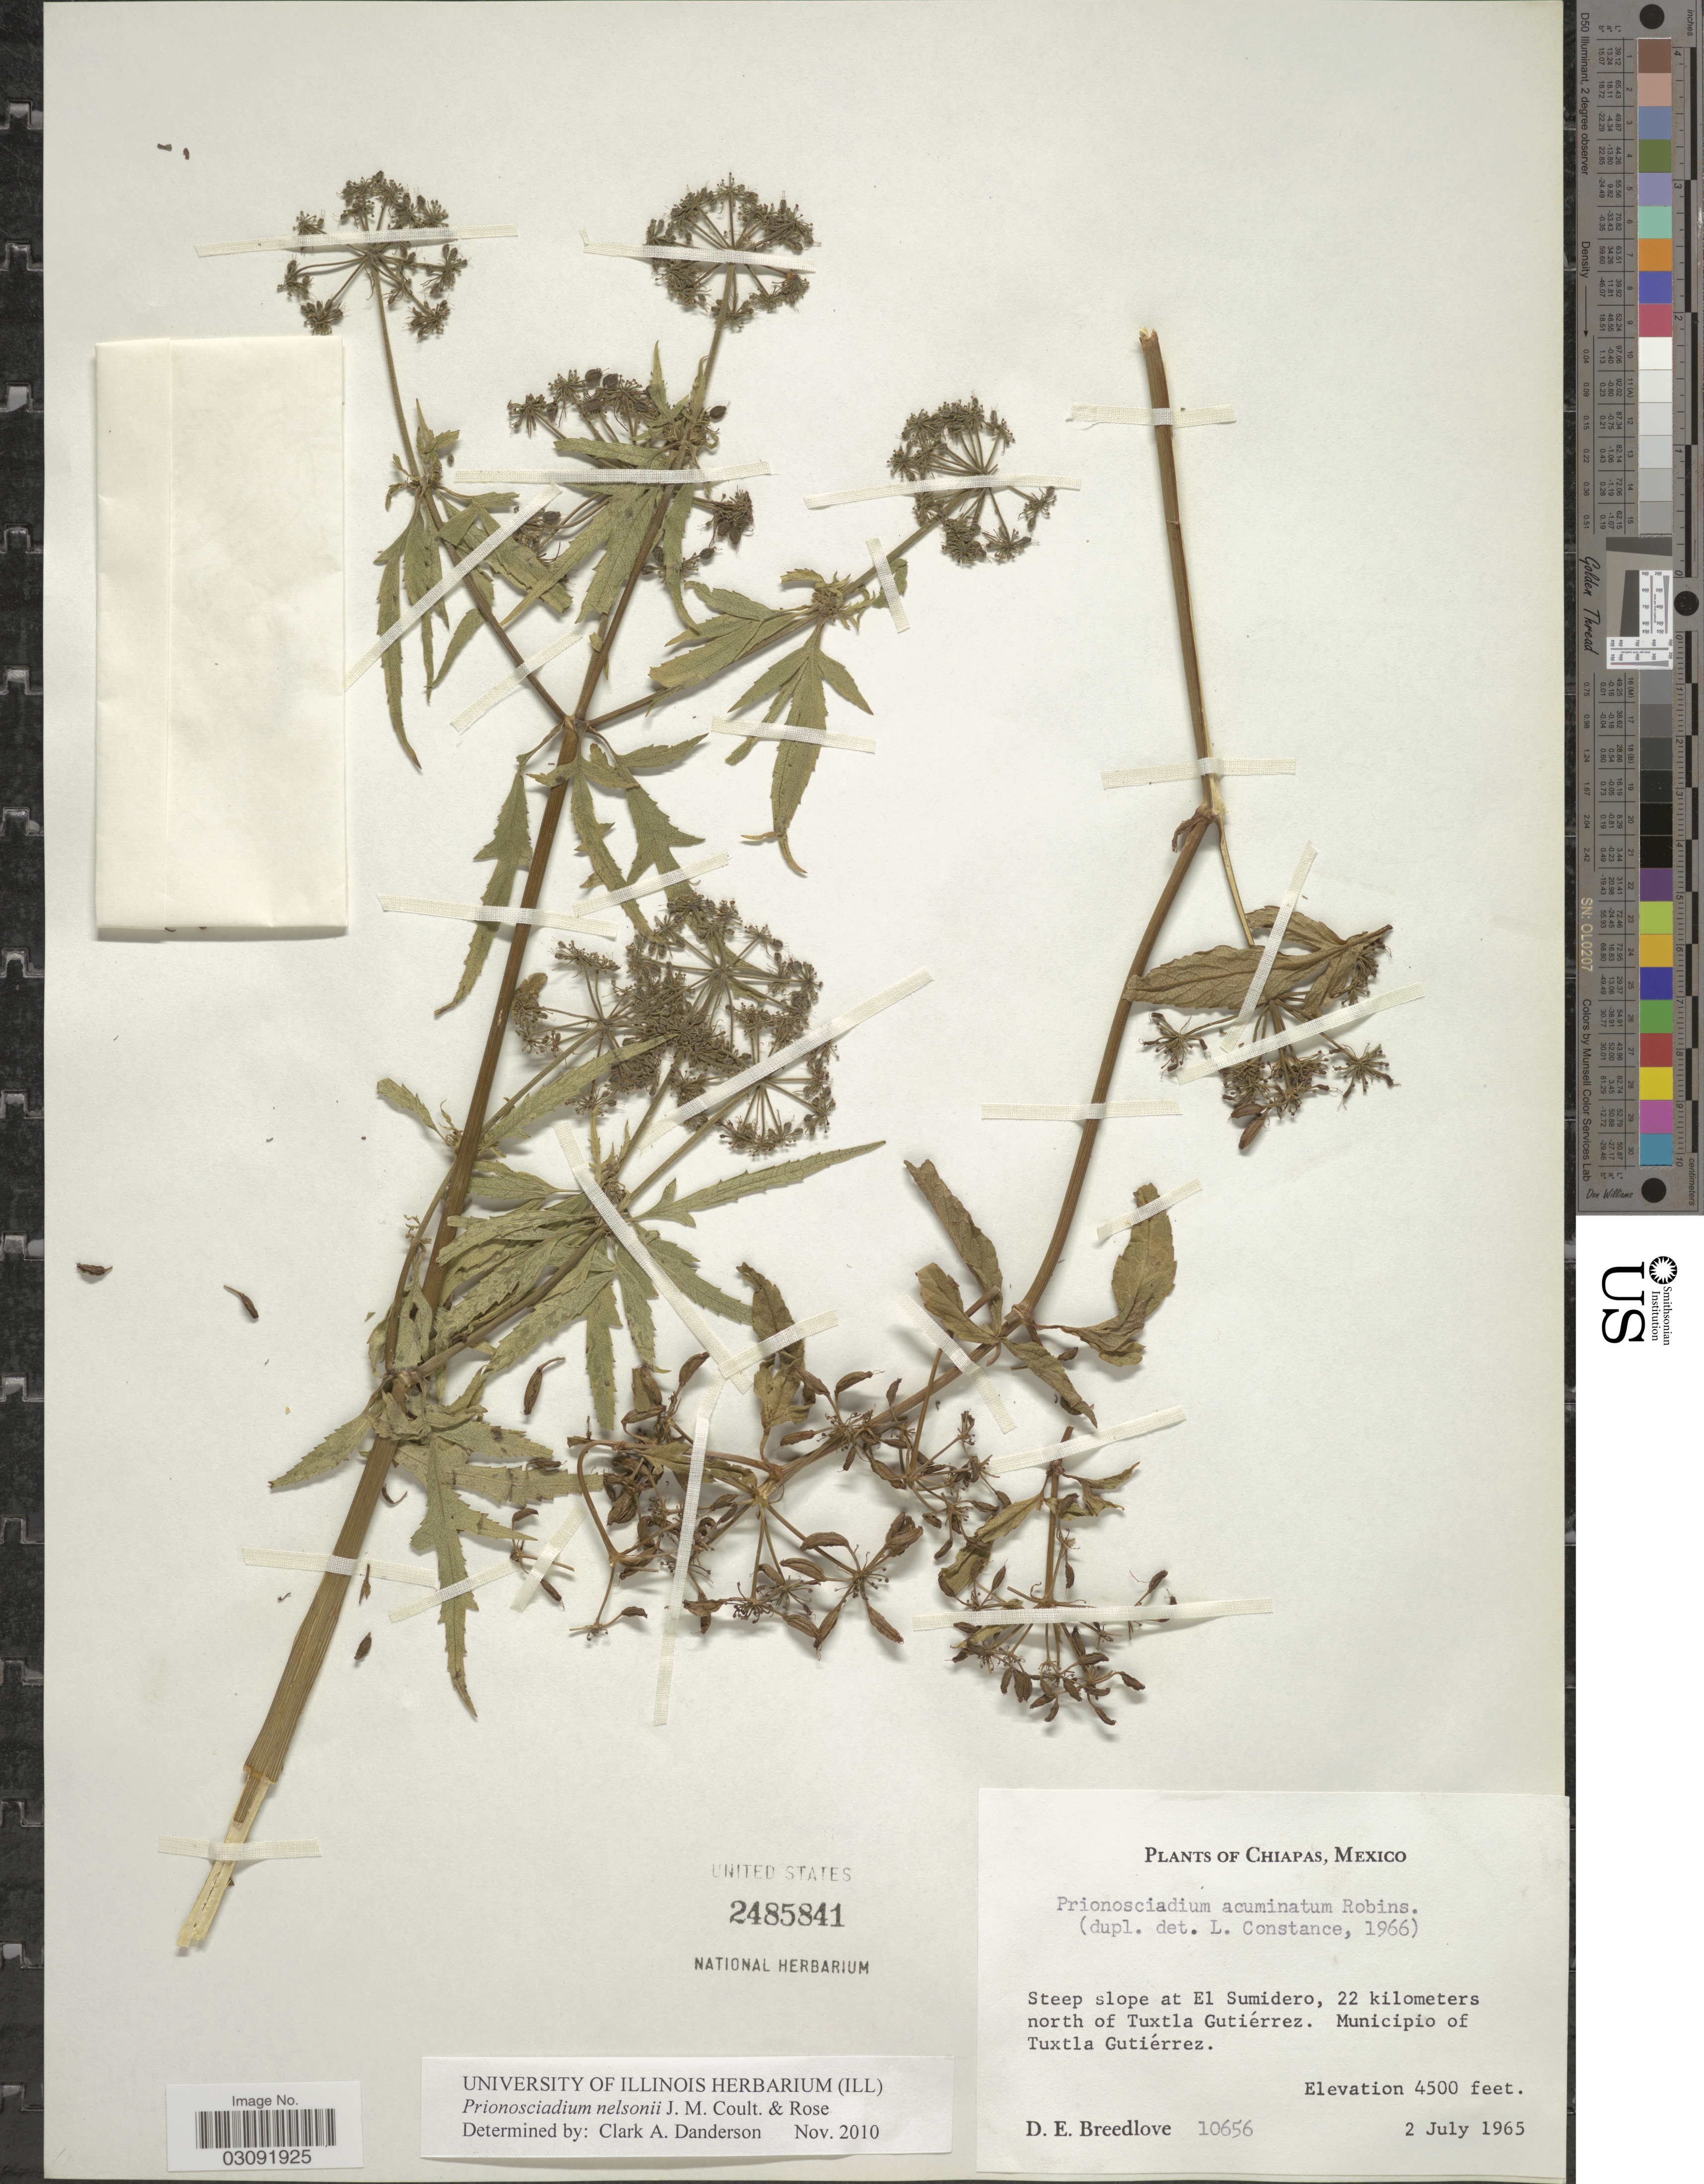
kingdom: Plantae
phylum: Tracheophyta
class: Magnoliopsida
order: Apiales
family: Apiaceae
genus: Prionosciadium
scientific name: Prionosciadium nelsonii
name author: J.M. Coult. & Rose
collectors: D. E. Breedlove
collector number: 10656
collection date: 1965-07-02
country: Mexico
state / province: Chiapas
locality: Steep slope at El Sumidero, 22 kilometers north of Tuxtla Gutiérrez. Municipio of Tuxtla Gutiérrez.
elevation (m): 1372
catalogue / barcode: US 2485841